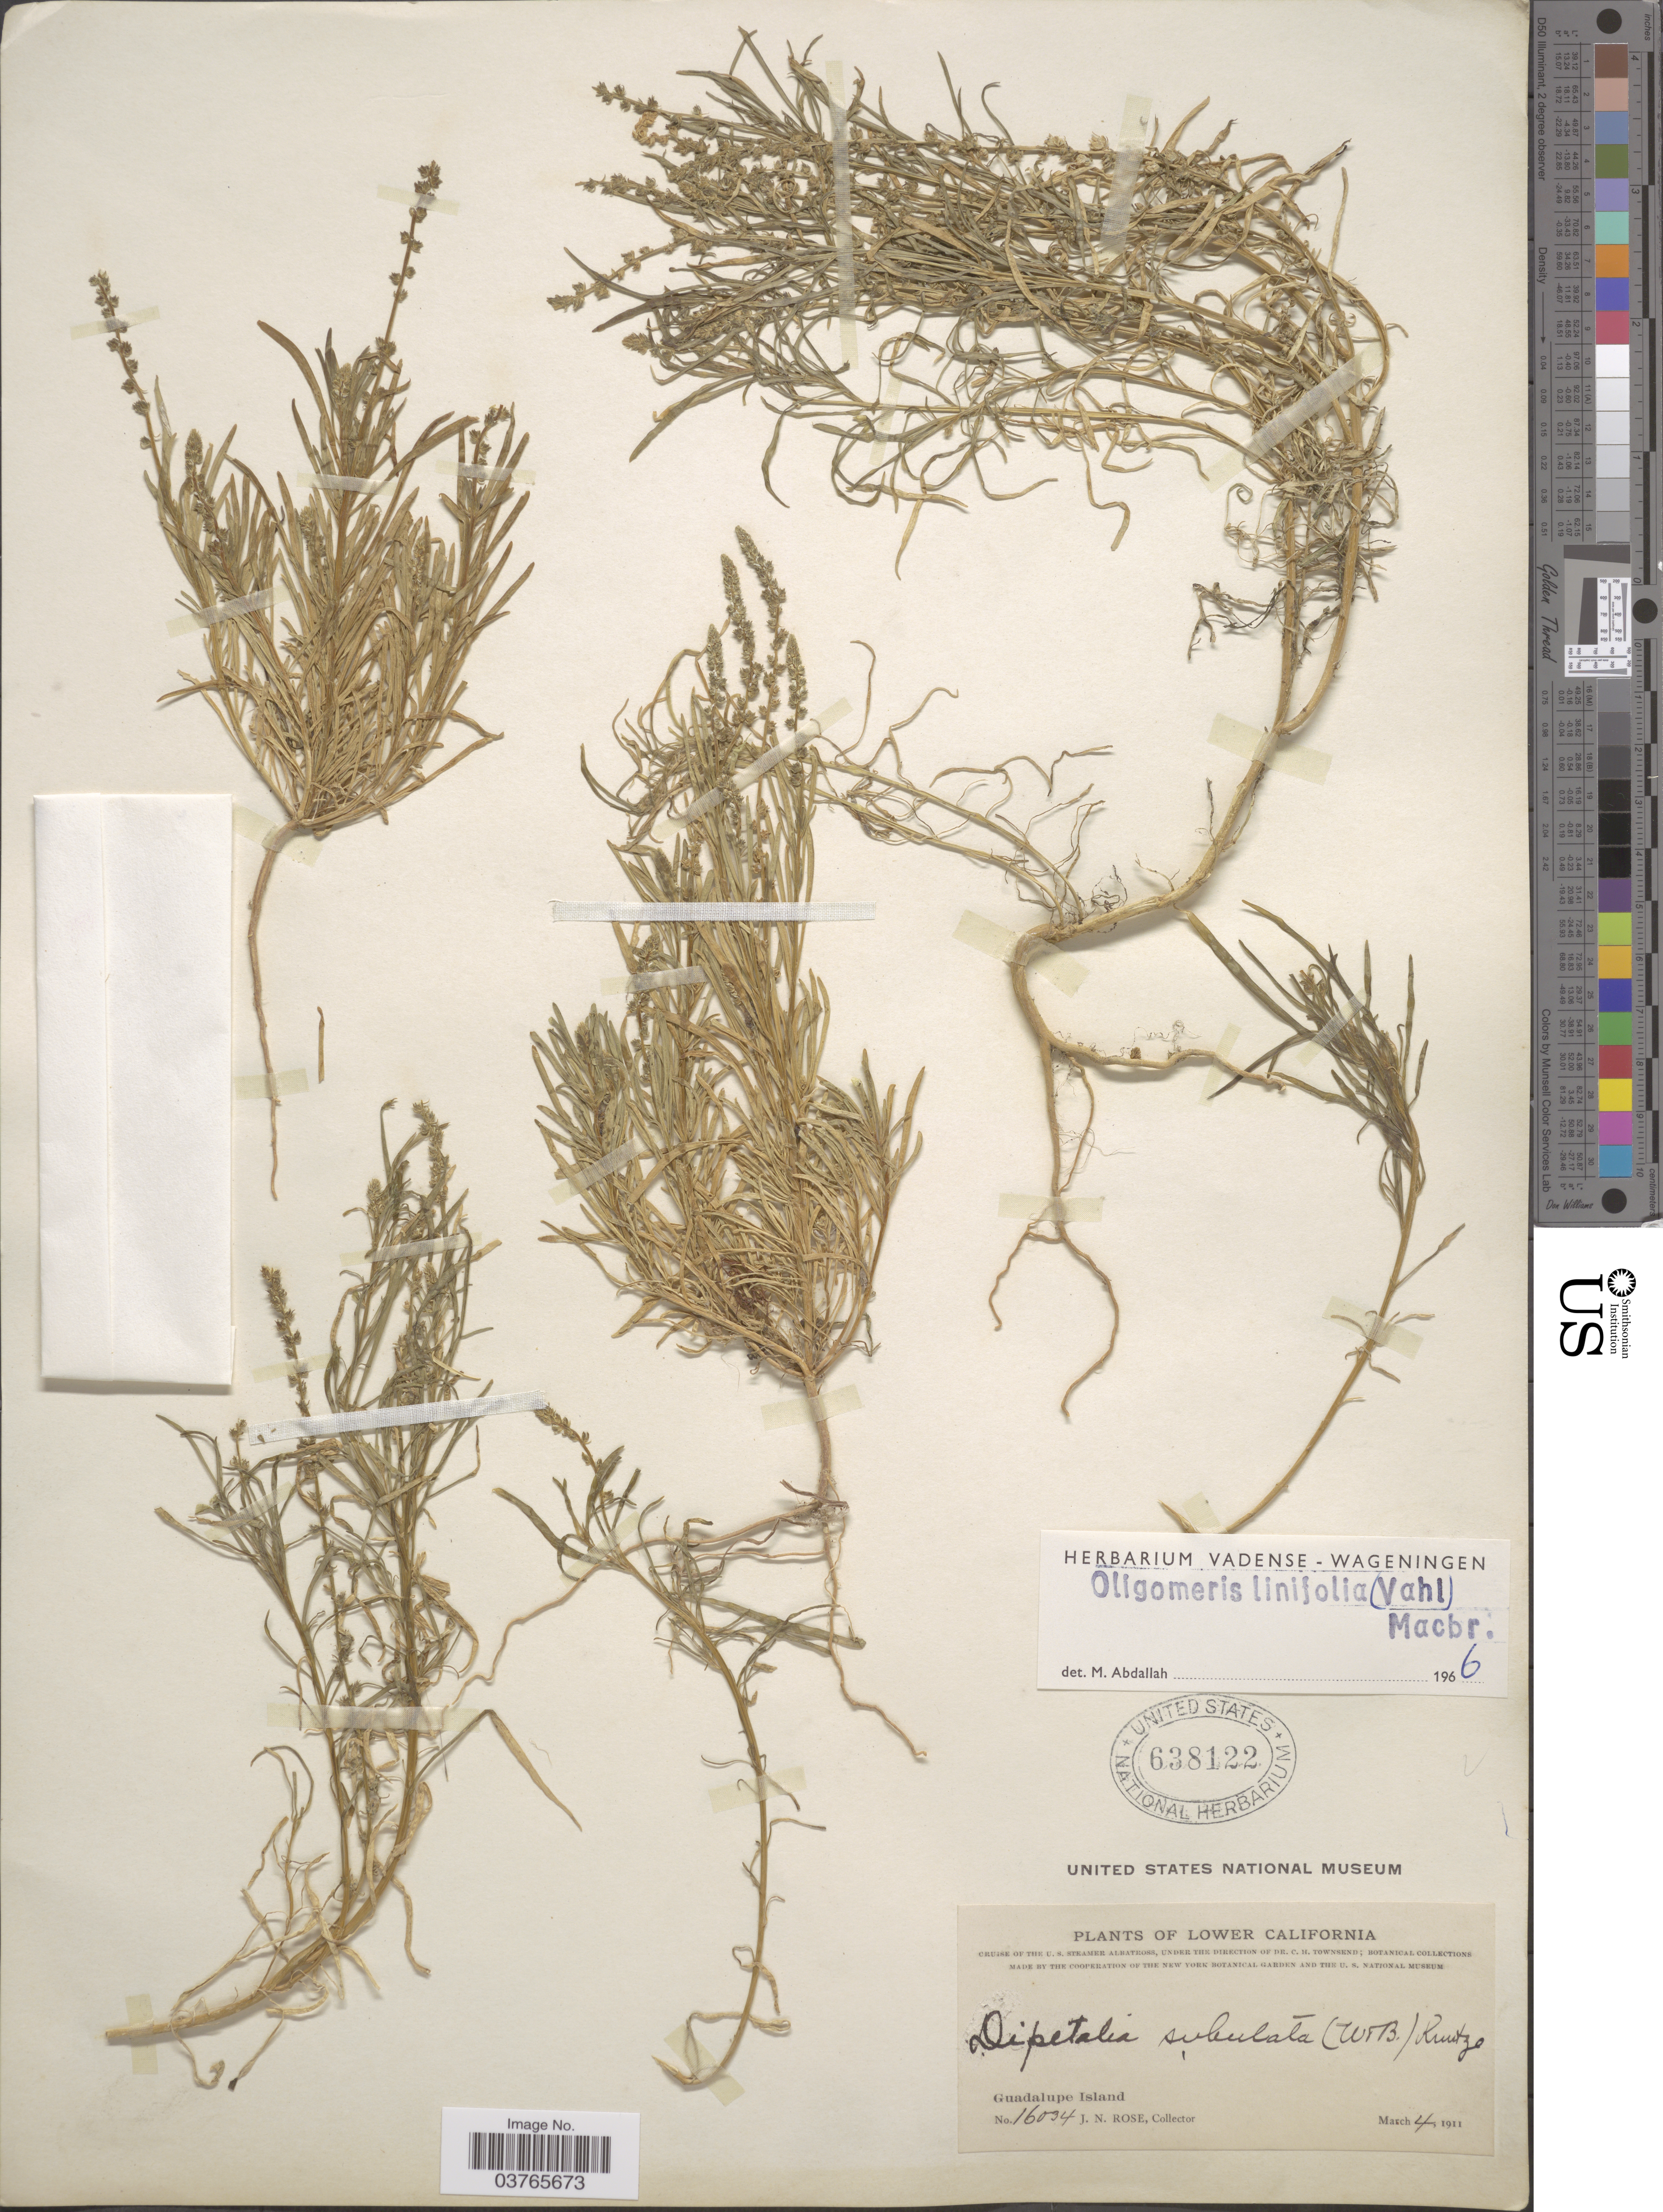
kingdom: Plantae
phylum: Tracheophyta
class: Magnoliopsida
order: Brassicales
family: Resedaceae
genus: Oligomeris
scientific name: Oligomeris linifolia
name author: (Vahl) J.F. Macbr.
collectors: J. N. Rose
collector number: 16034*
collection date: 1911-03-04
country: Mexico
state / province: Baja California Norte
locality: Lower California. Guadalupe Island.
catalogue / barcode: US 638122